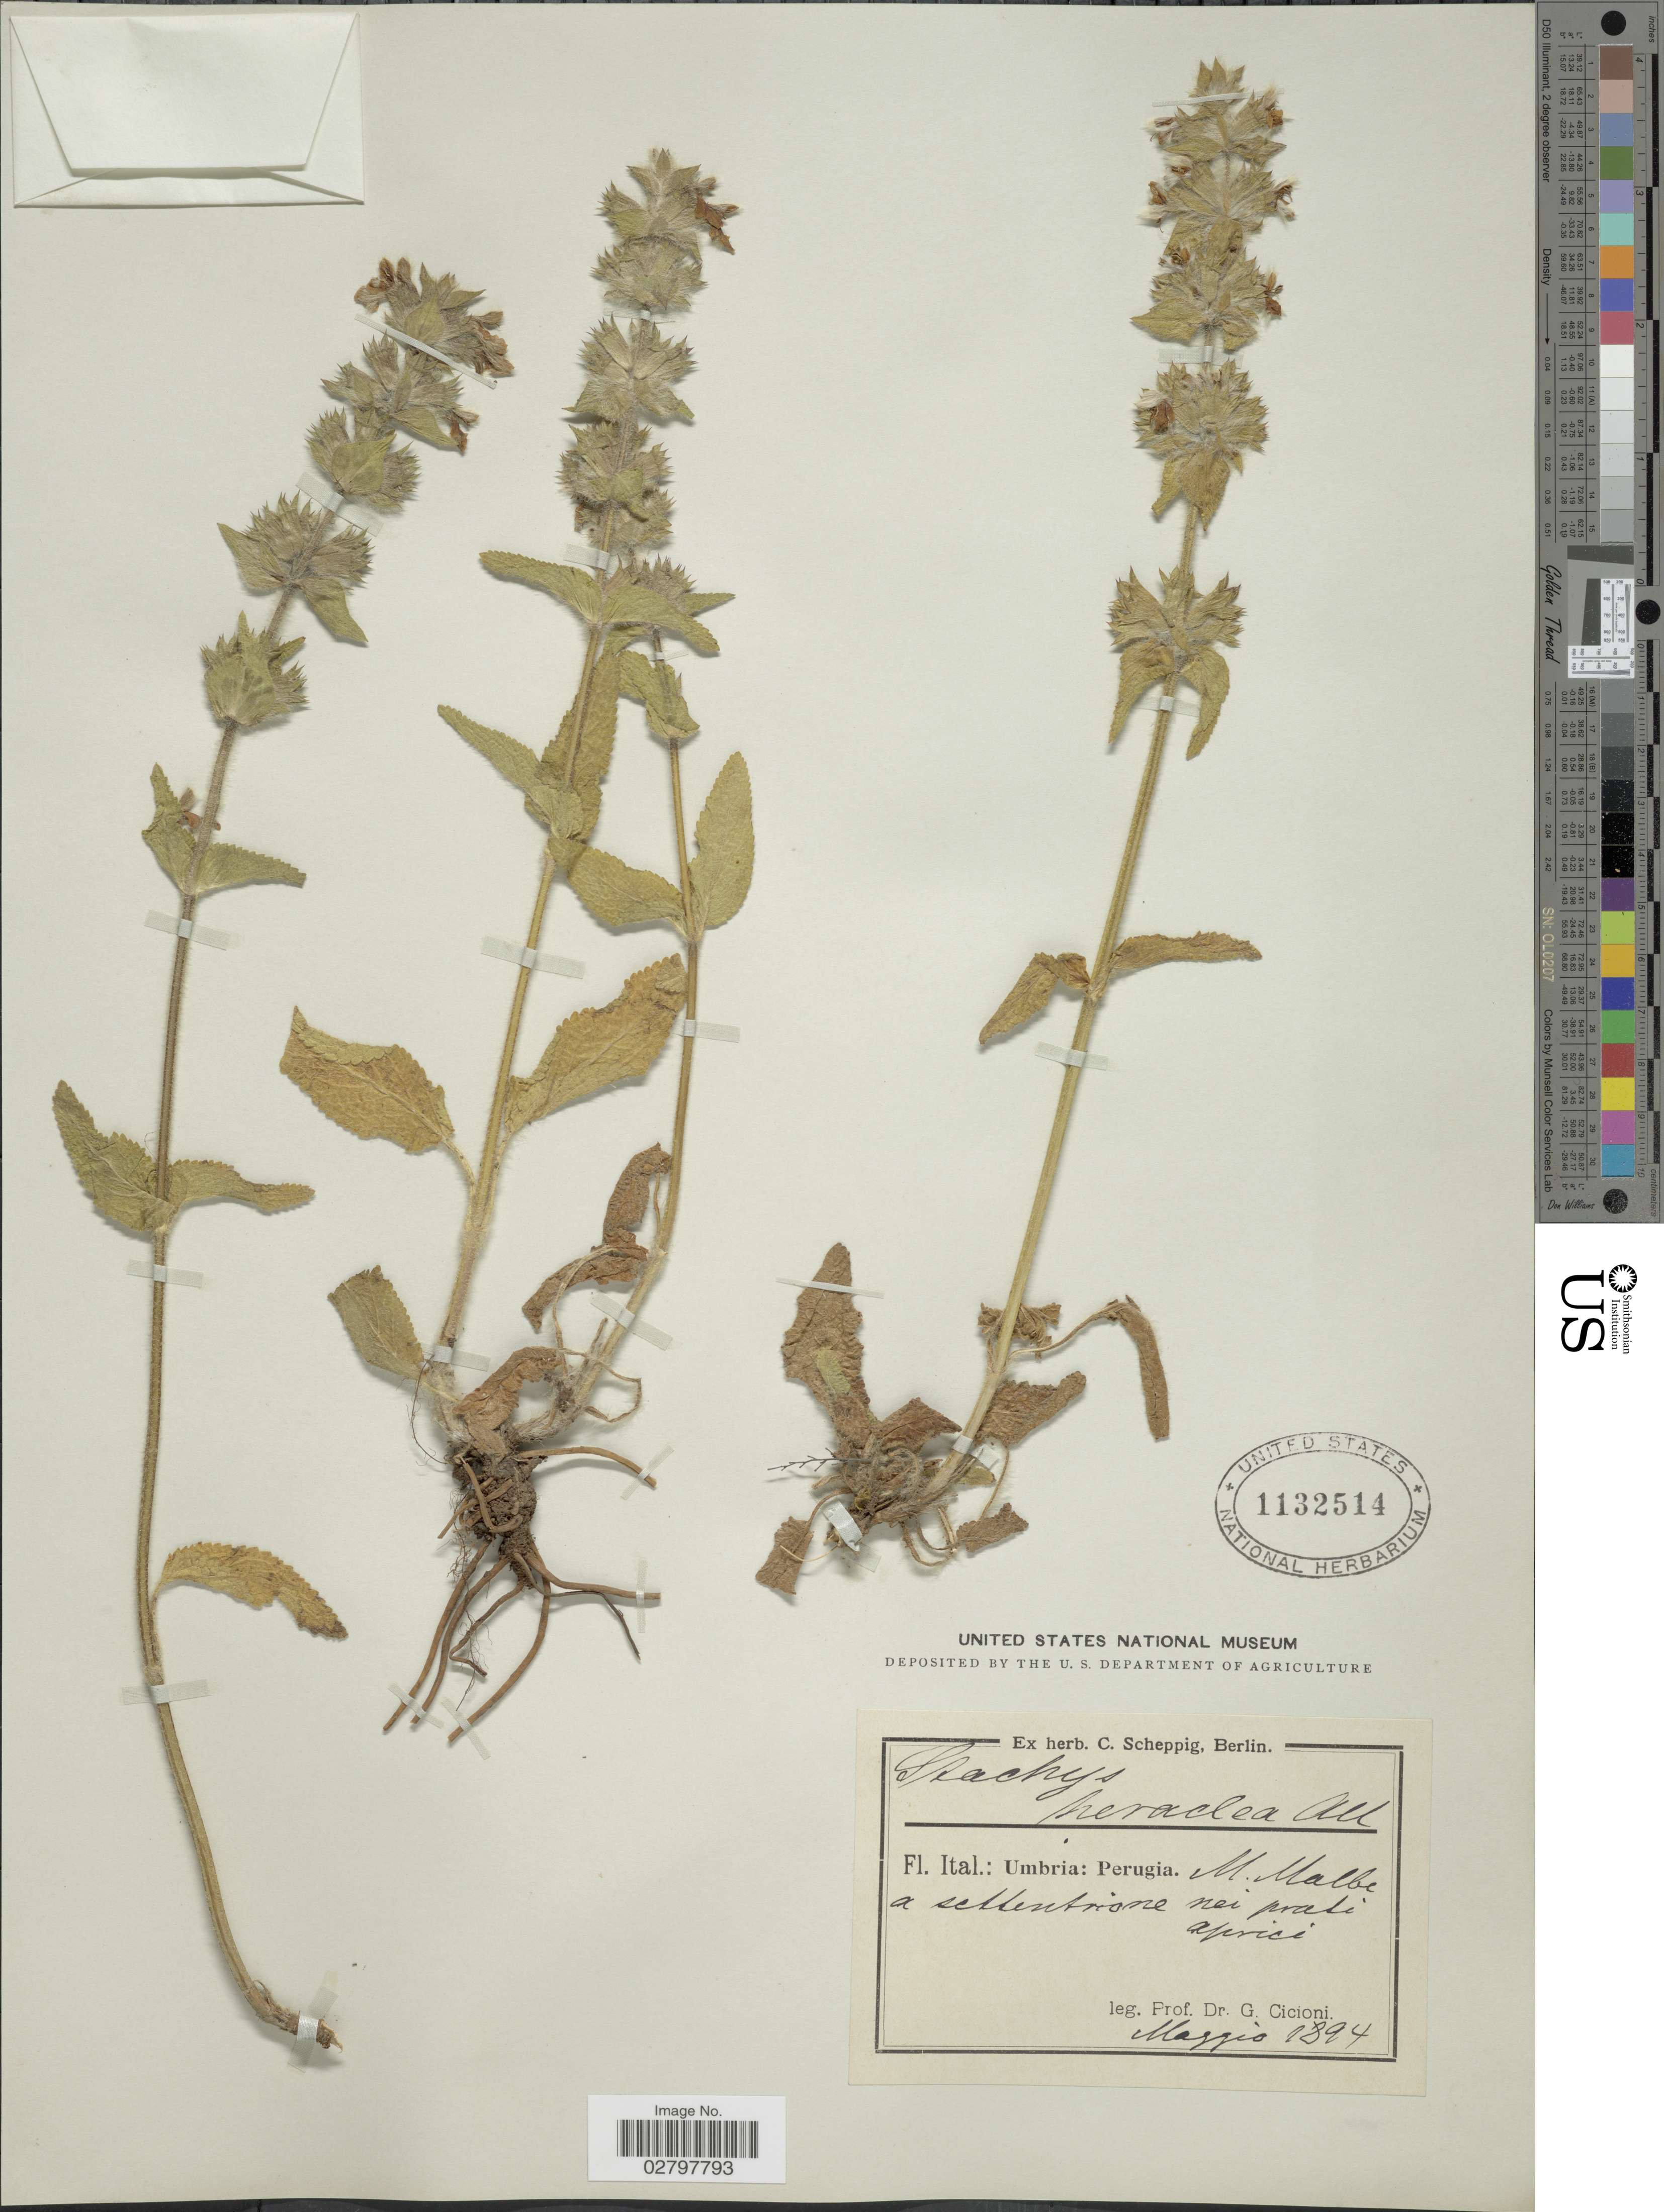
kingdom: Plantae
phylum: Tracheophyta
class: Magnoliopsida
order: Lamiales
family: Lamiaceae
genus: Stachys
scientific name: Stachys heraclea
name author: All.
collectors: G. Cicioni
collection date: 1894-05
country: Italy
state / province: Umbria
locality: Perugia. M. Malbe a sellentione nei prati aprici. [interpreted]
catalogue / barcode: US 1132514